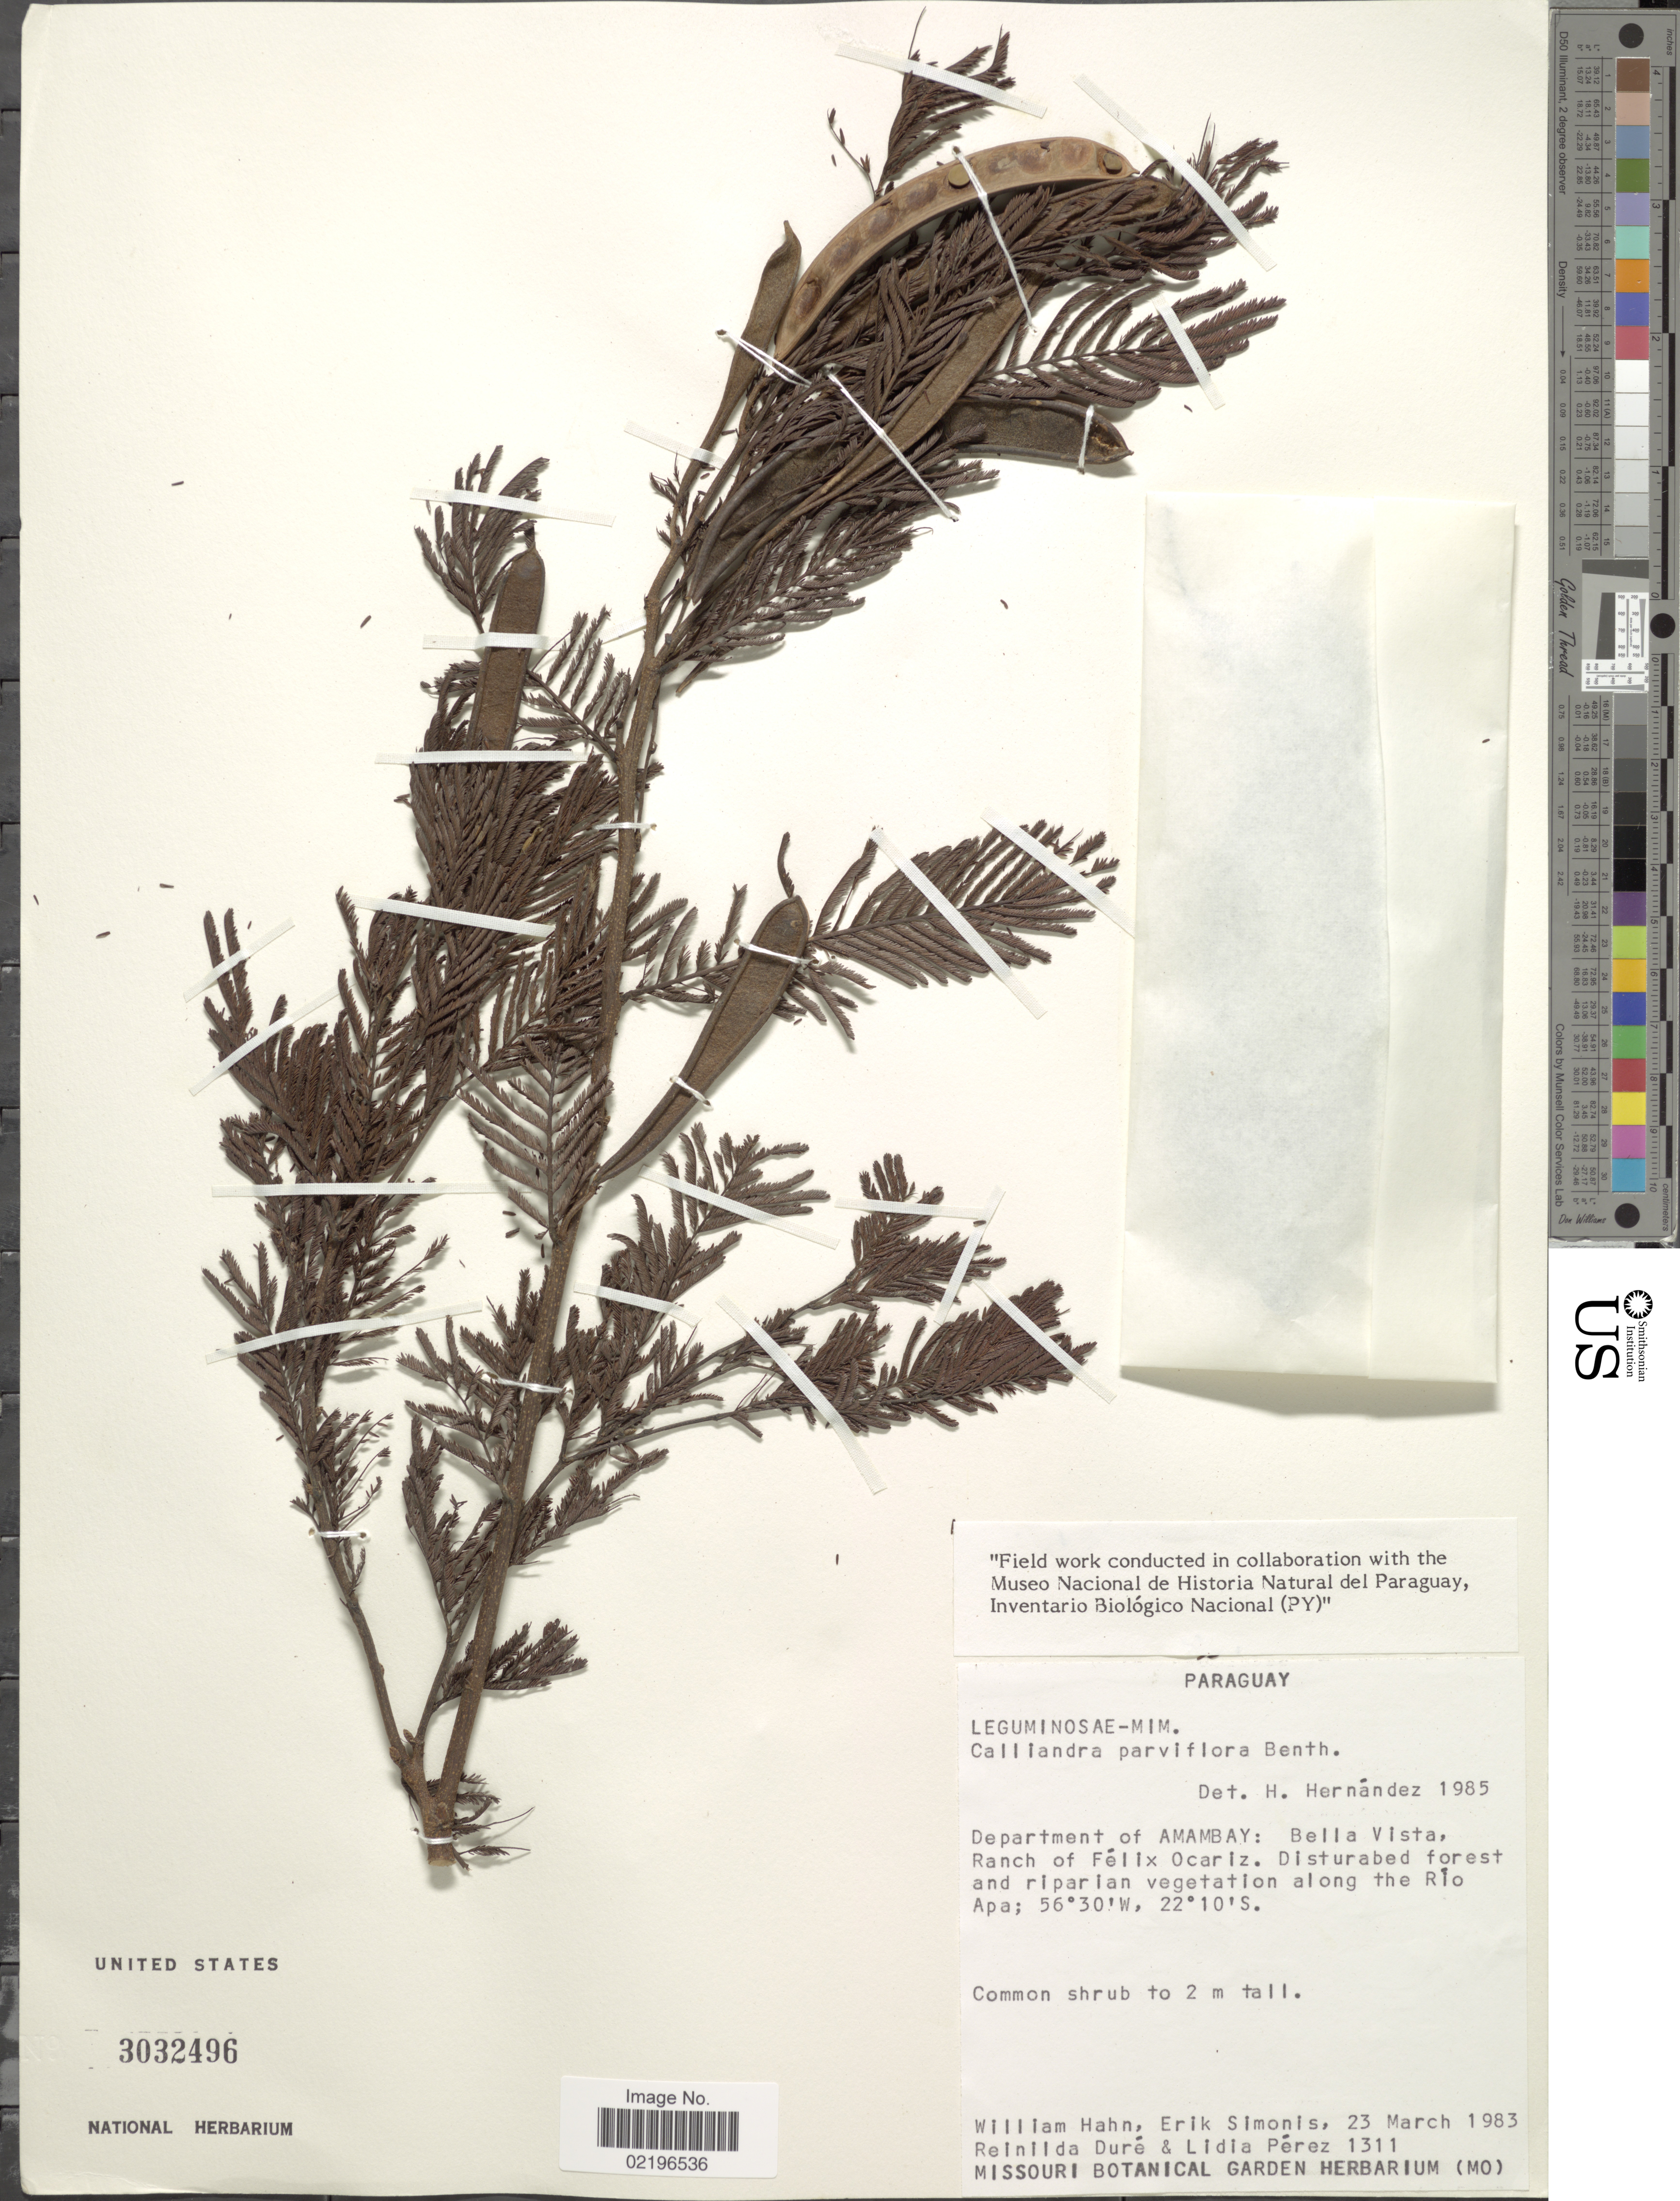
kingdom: Plantae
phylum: Tracheophyta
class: Magnoliopsida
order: Fabales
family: Fabaceae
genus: Calliandra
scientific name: Calliandra parviflora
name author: Benth.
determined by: Hernández, H.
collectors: W. J. Hahn, E. Simonis, R. Duré & L. Pérez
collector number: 1311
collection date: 1983-03-23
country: Paraguay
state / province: Amambay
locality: Department of Amambay: Bella Vista, Ranch of Felix Ocariz. Disturabed forest and riparian vegetation along the Rio Apa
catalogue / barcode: US 3032496